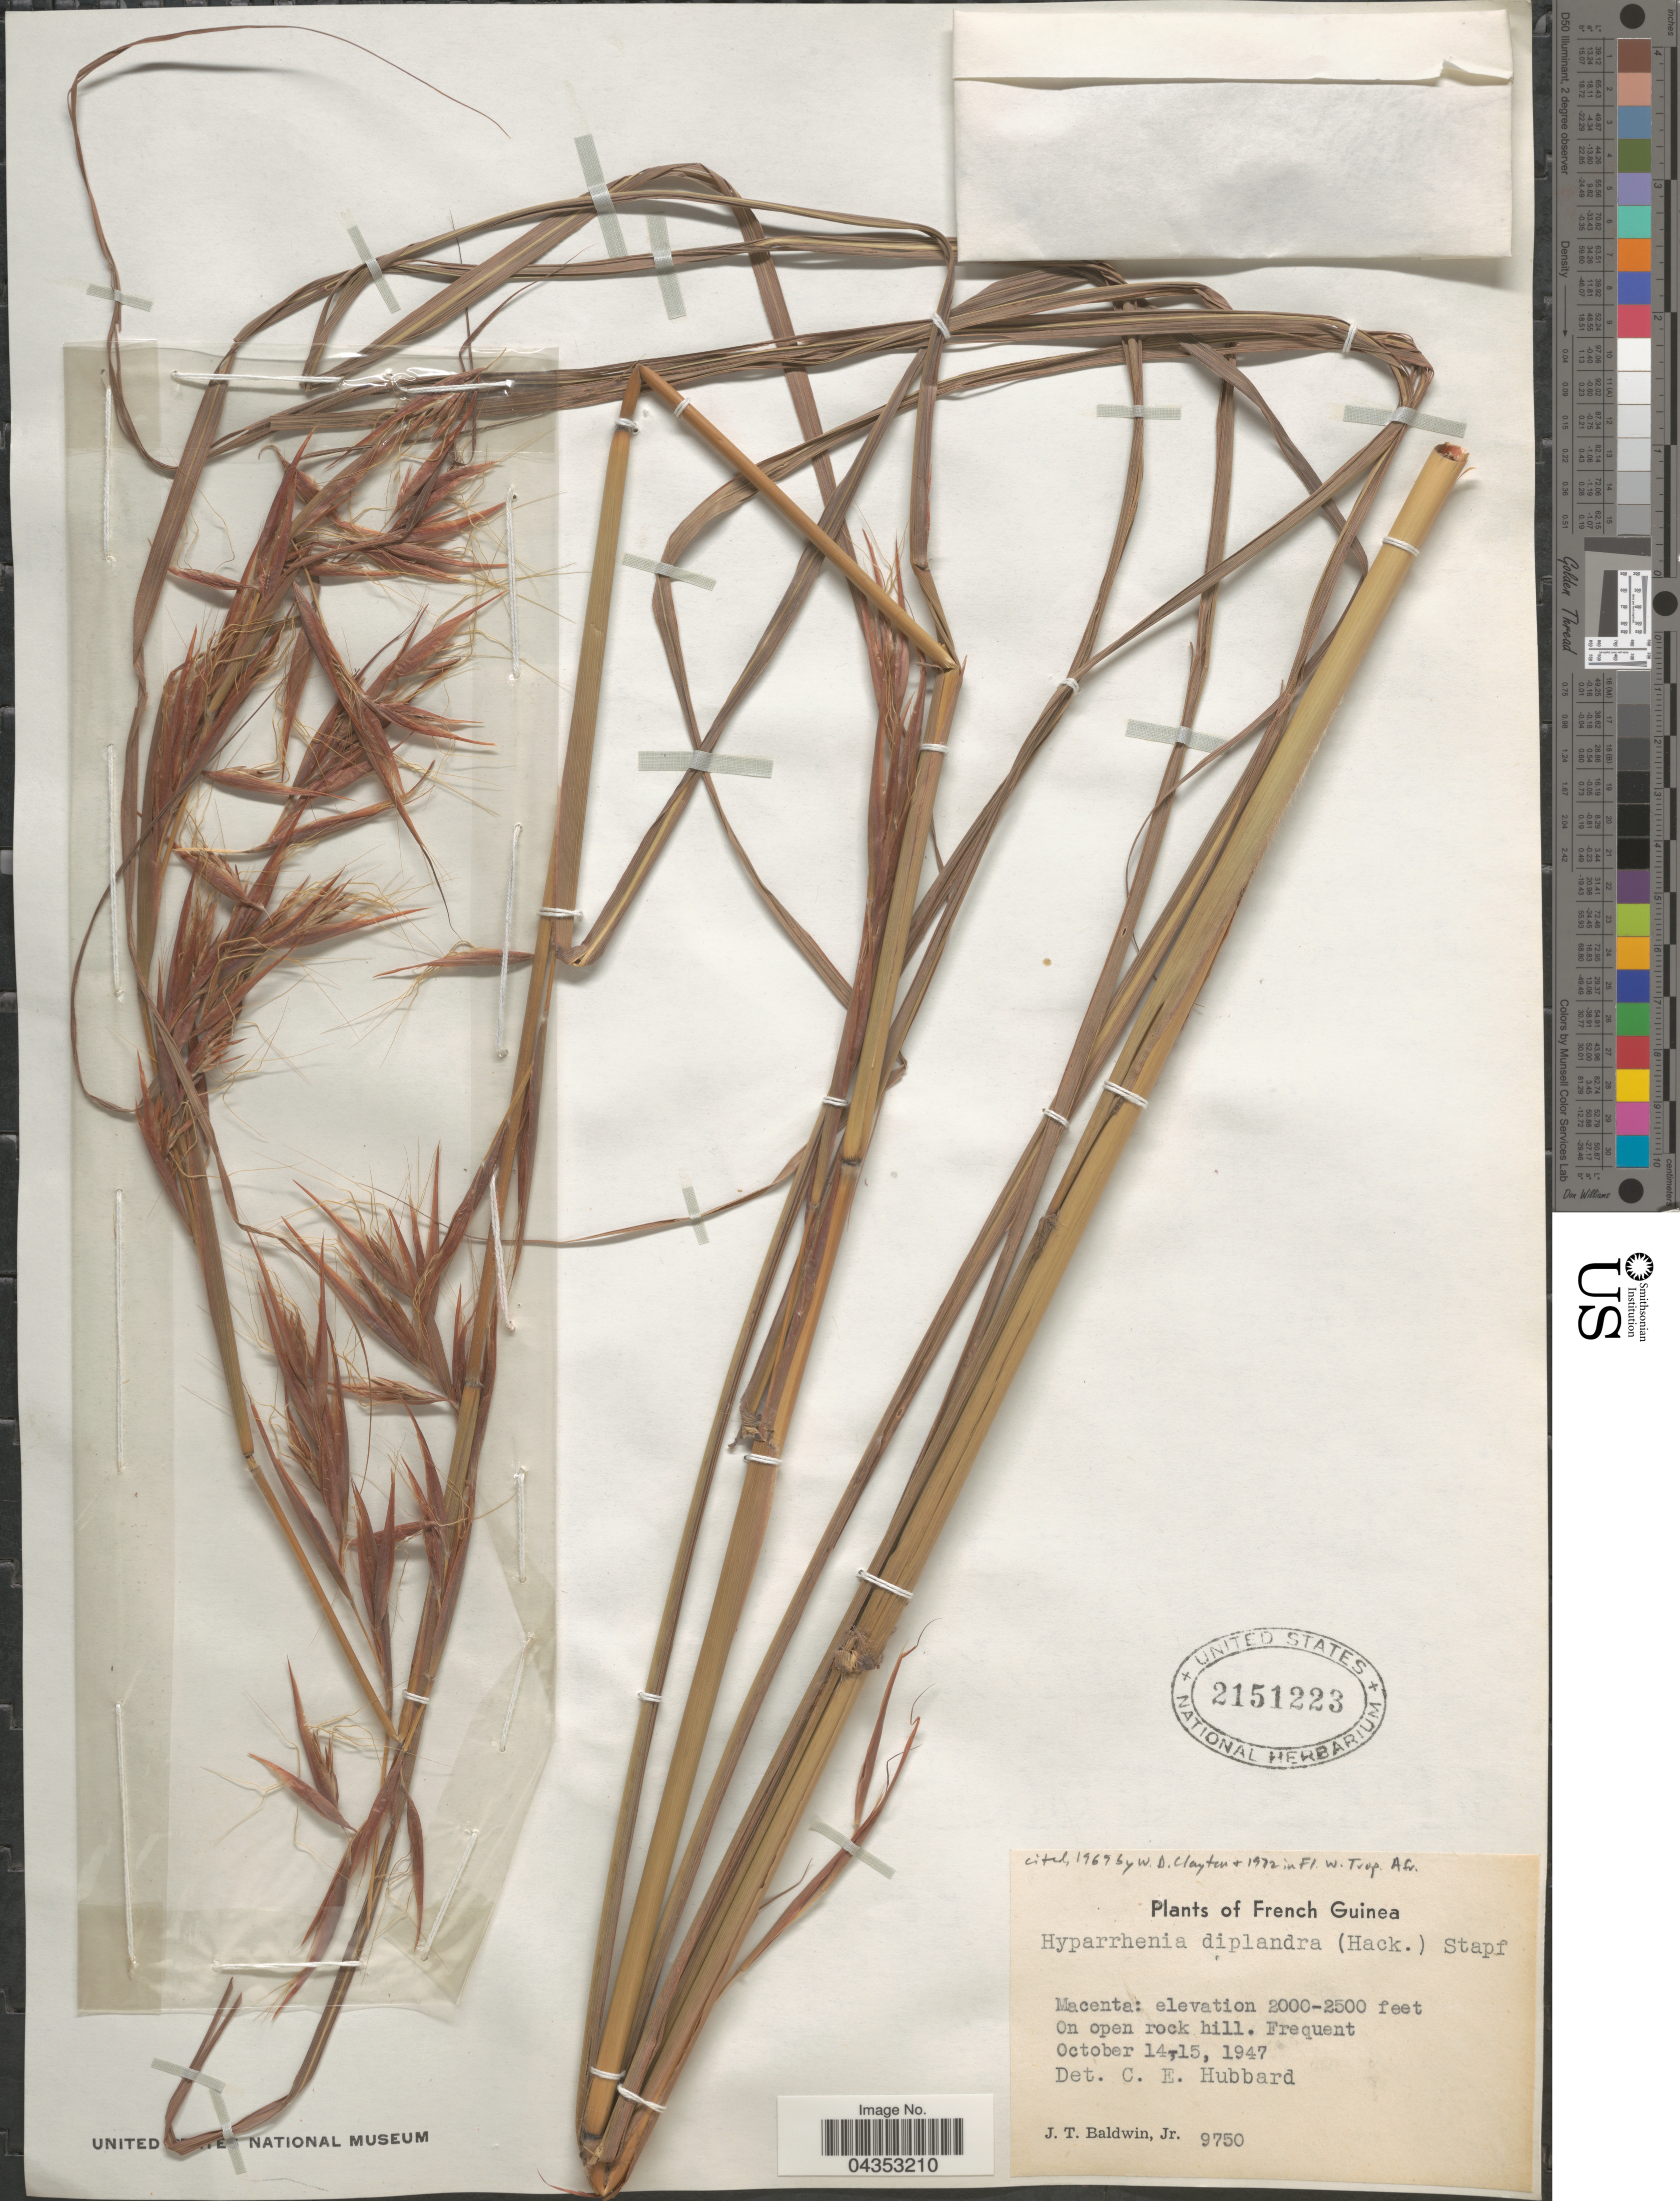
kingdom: Plantae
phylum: Tracheophyta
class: Liliopsida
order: Poales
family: Poaceae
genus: Hyparrhenia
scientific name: Hyparrhenia diplandra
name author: (Hack.) Stapf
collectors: J. T. Baldwin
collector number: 9750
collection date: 1947-10-14/1947-10-15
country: French Guiana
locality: French Guinea. Macenta. On open rock hill.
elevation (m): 610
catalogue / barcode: US 2151223